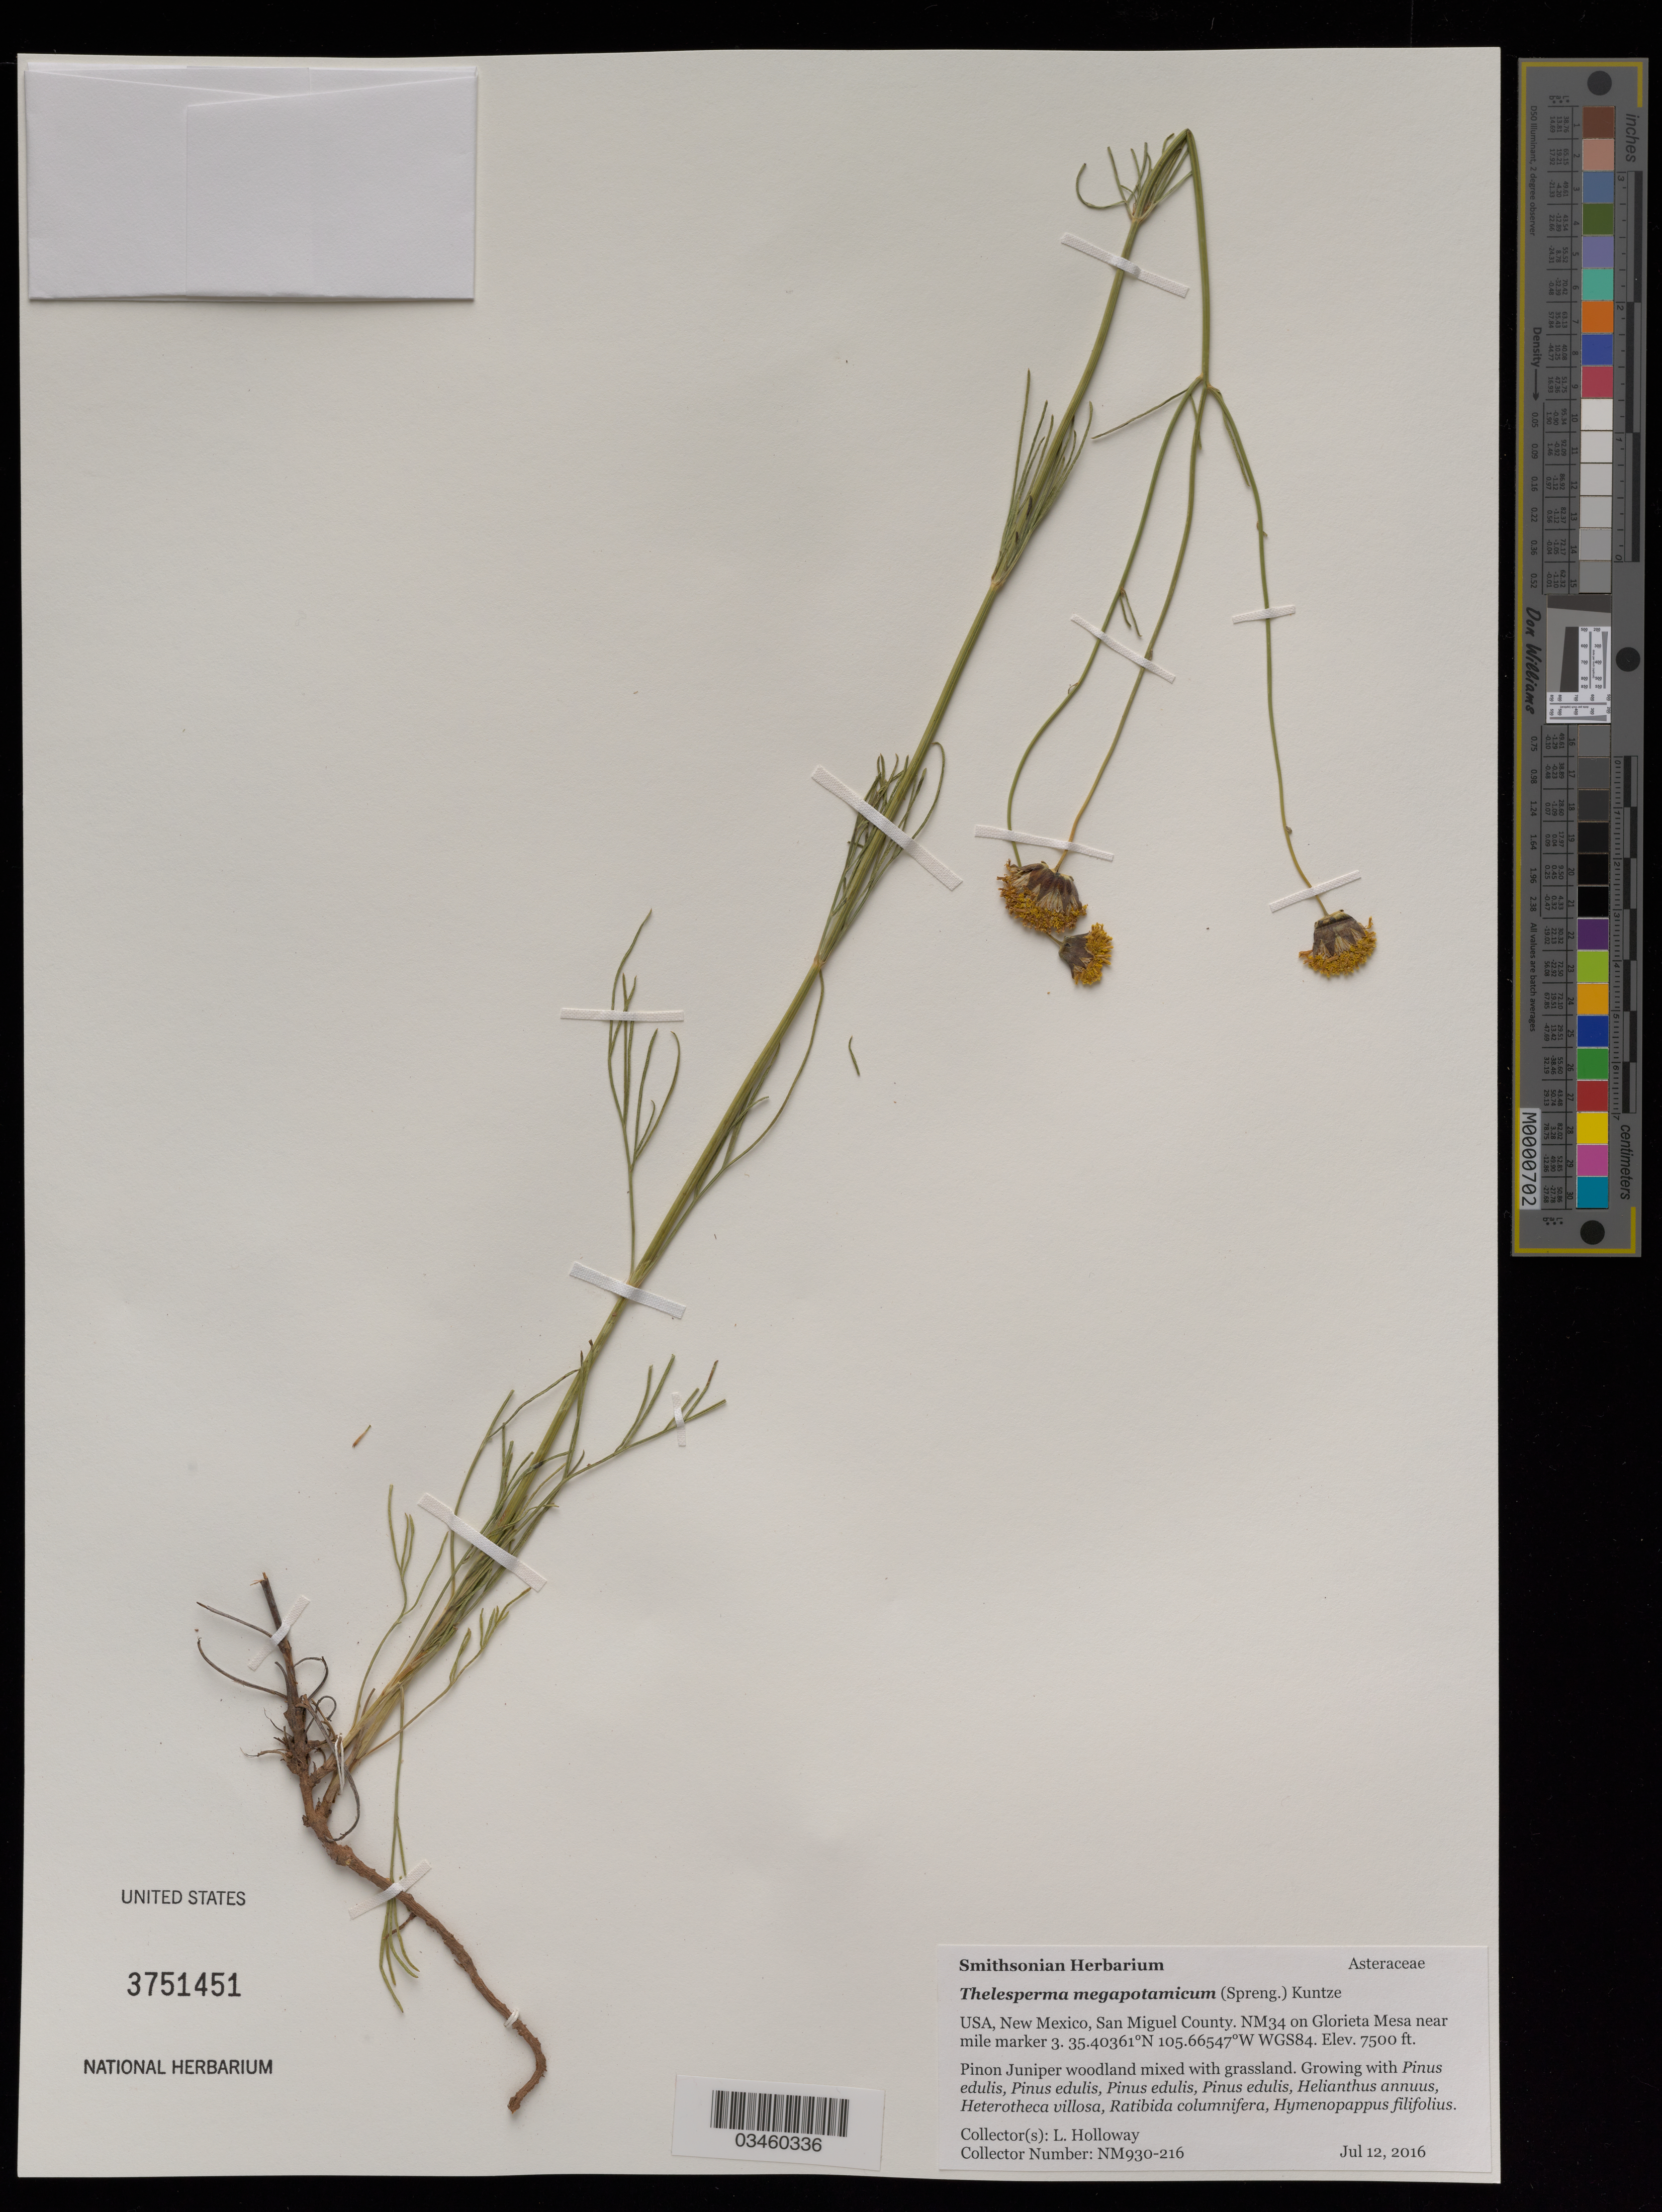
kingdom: Plantae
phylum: Tracheophyta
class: Magnoliopsida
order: Asterales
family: Asteraceae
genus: Thelesperma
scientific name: Thelesperma megapotamicum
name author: (Spreng.) Herter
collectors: L. Holloway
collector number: NM930-216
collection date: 2016-07-12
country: United States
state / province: New Mexico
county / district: San Miguel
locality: Glorieta Mesa, NM34 near mile marker 3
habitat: Pinon Juniper woodland mixed with grassland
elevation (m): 2286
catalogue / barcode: US 3751451